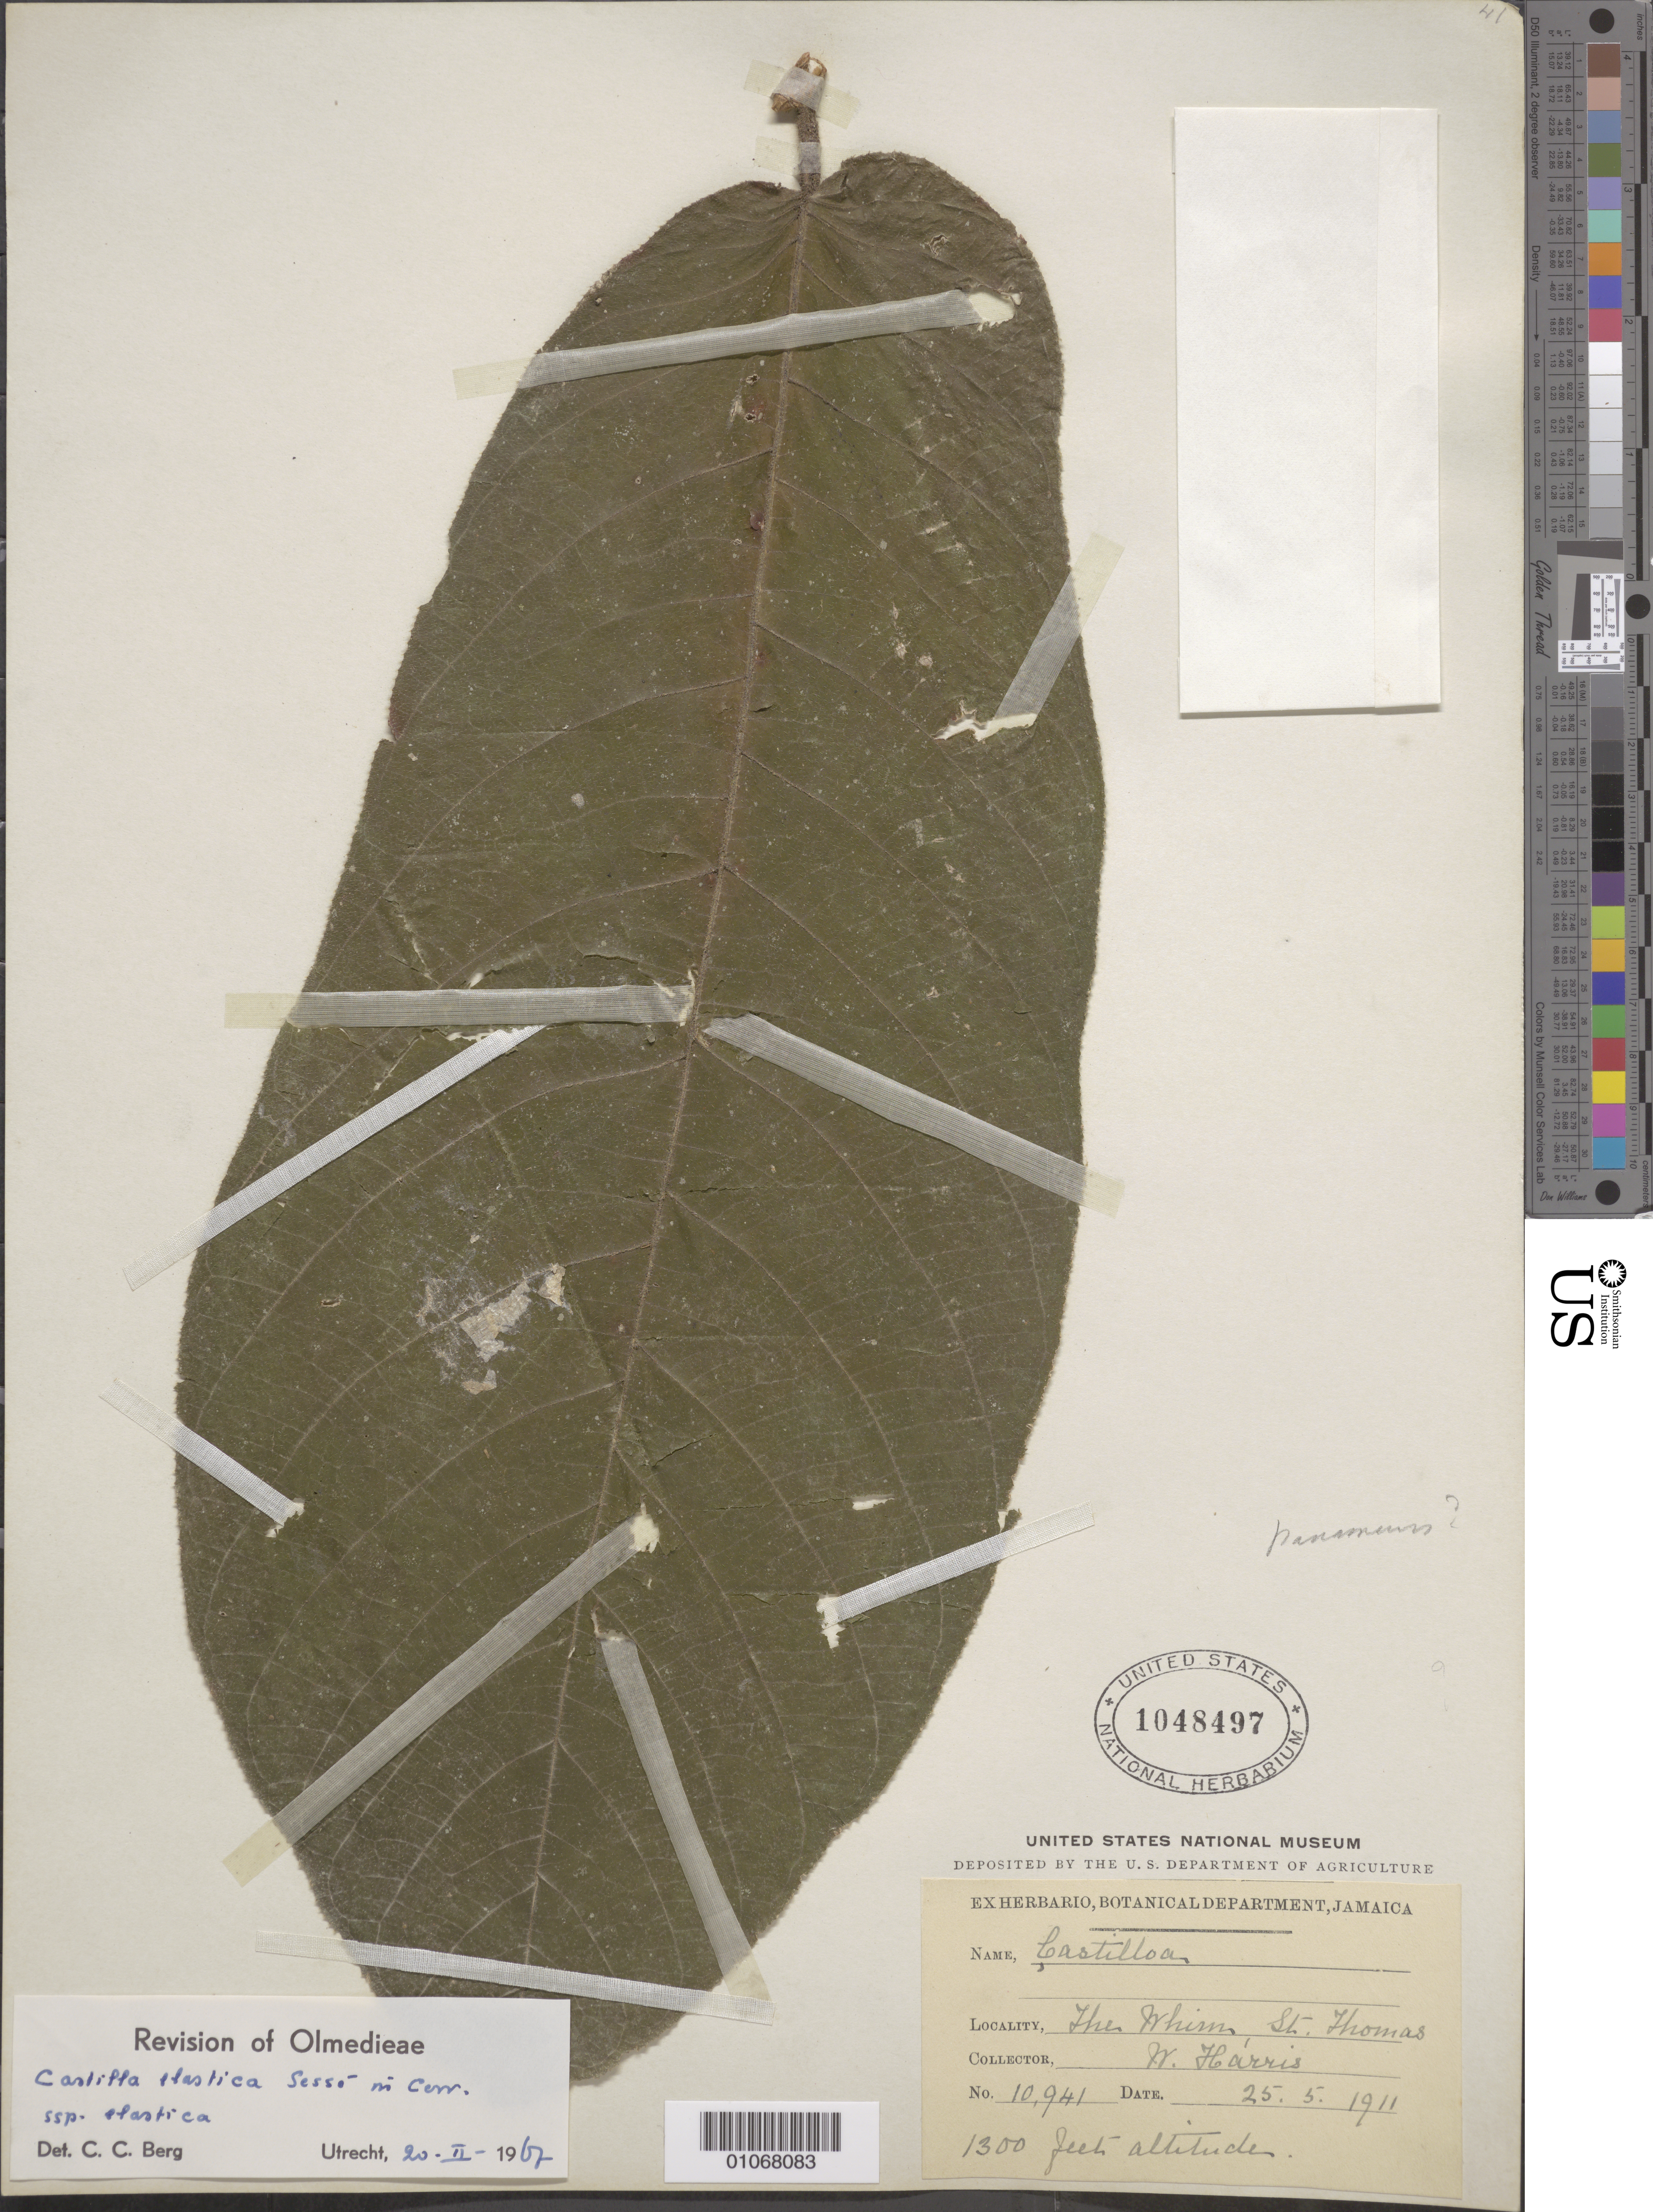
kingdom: Plantae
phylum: Tracheophyta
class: Magnoliopsida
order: Rosales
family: Moraceae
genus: Castilla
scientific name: Castilla elastica subsp. elastica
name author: Sessé ex Cerv.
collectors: W. Harris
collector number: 10941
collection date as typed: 25 May 1911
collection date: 1911-05-25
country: Jamaica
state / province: Saint Thomas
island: Jamaica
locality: The Whirm.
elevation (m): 396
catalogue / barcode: US 1048497